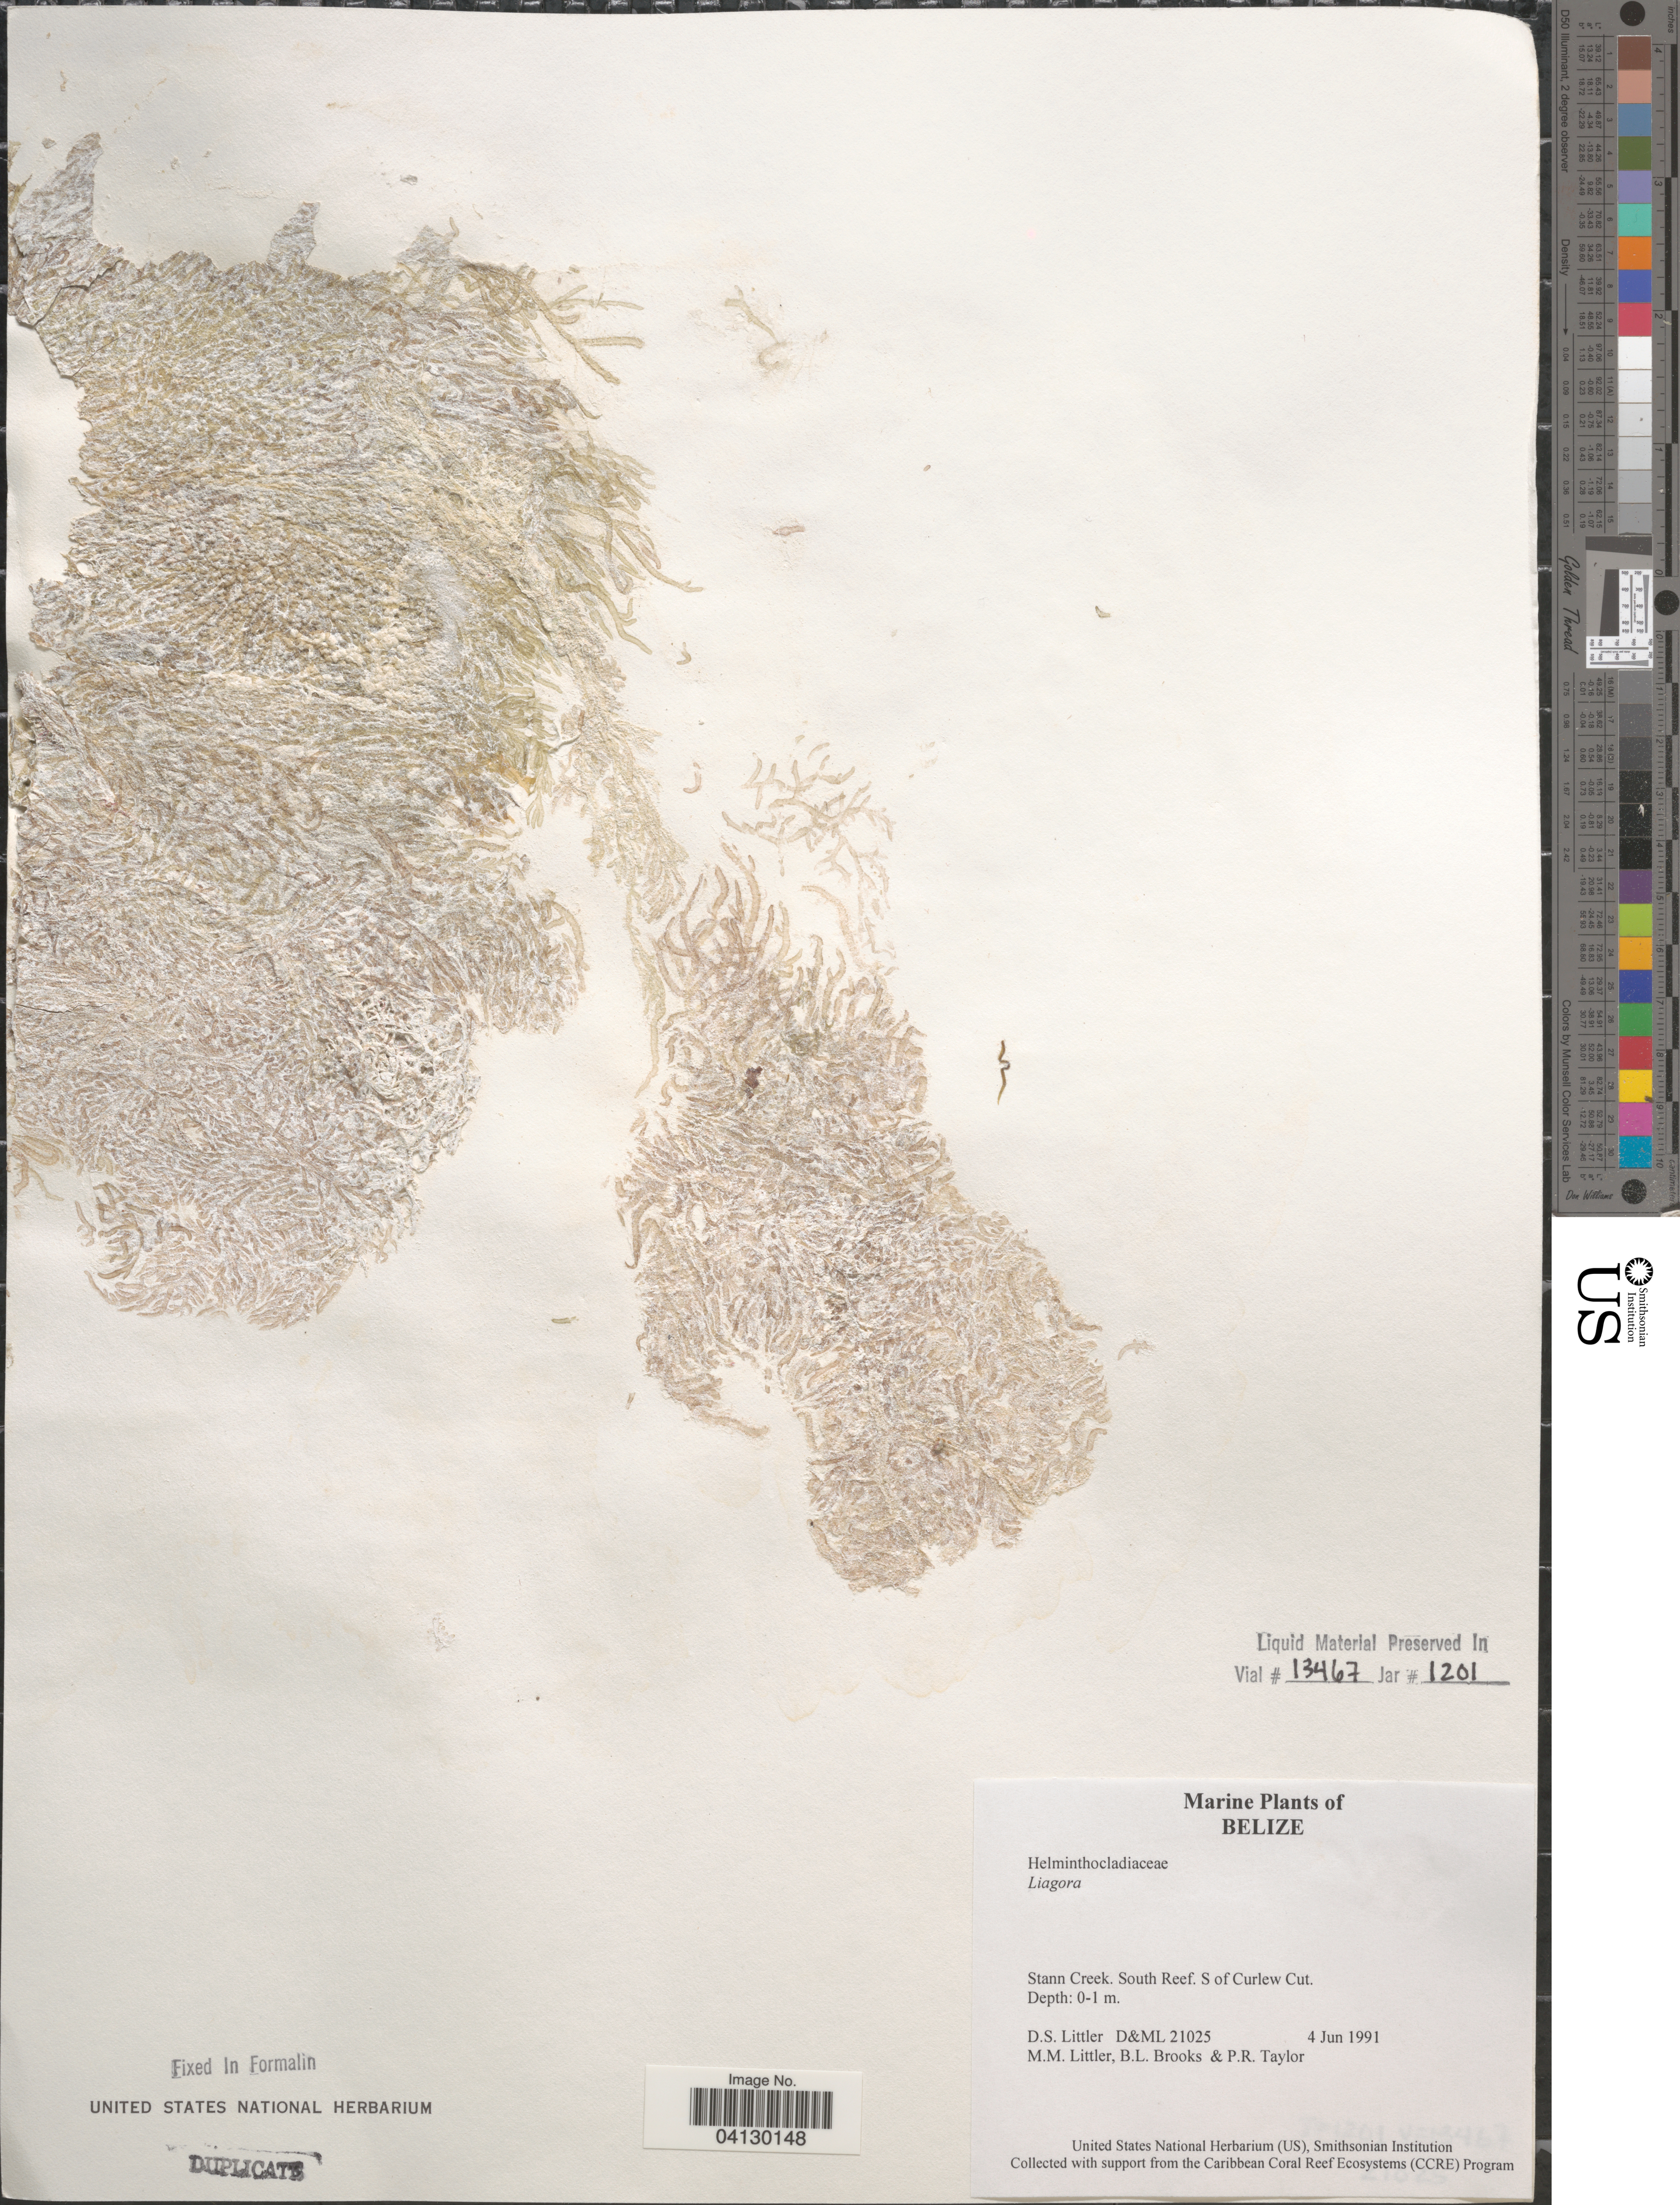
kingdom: Plantae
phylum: Rhodophyta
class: Florideophyceae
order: Nemaliales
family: Liagoraceae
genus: Liagora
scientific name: Liagora sp.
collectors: D. S. Littler, B. Brooks & P. R. Taylor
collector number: D&ML 21025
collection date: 1991-06-04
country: Belize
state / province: Stann Creek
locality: South Reef. S of Curlew Cut.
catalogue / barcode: US 328616